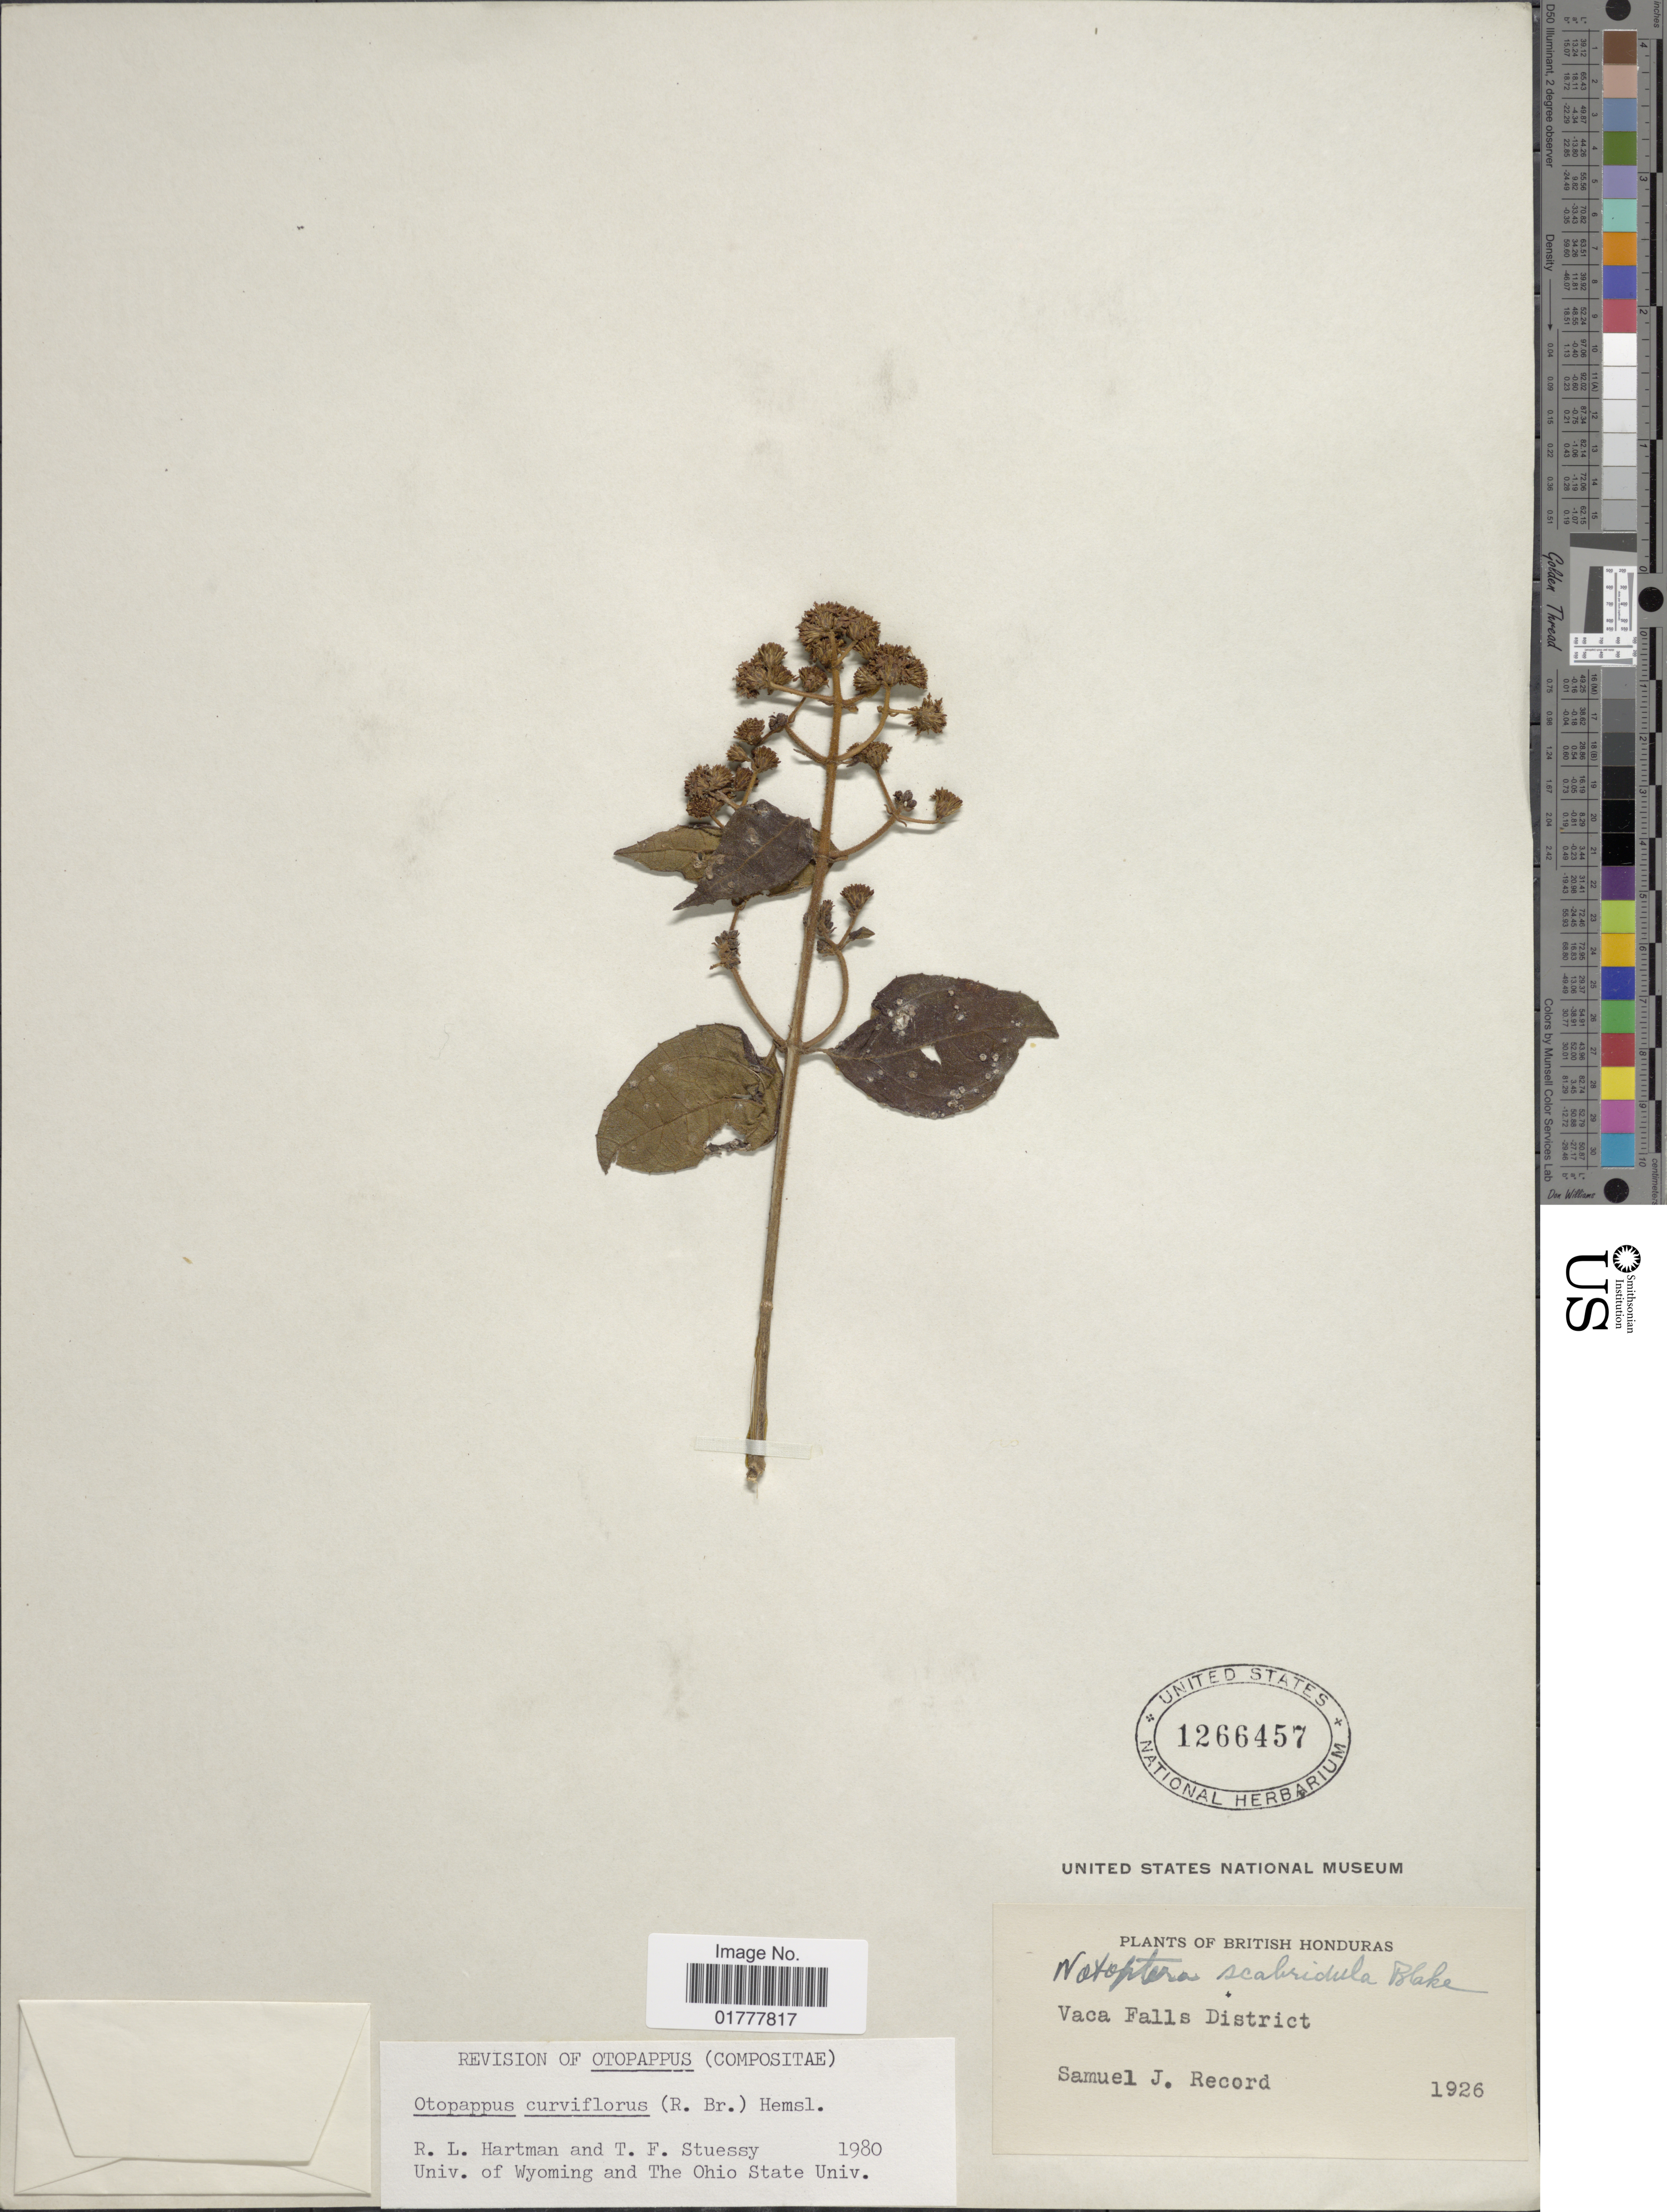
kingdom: Plantae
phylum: Tracheophyta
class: Magnoliopsida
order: Asterales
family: Asteraceae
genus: Otopappus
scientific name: Otopappus curviflorus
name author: (R. Br.) Hemsl.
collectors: S. J. Record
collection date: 1926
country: Belize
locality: Vaca Falls District.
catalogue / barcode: US 1266457